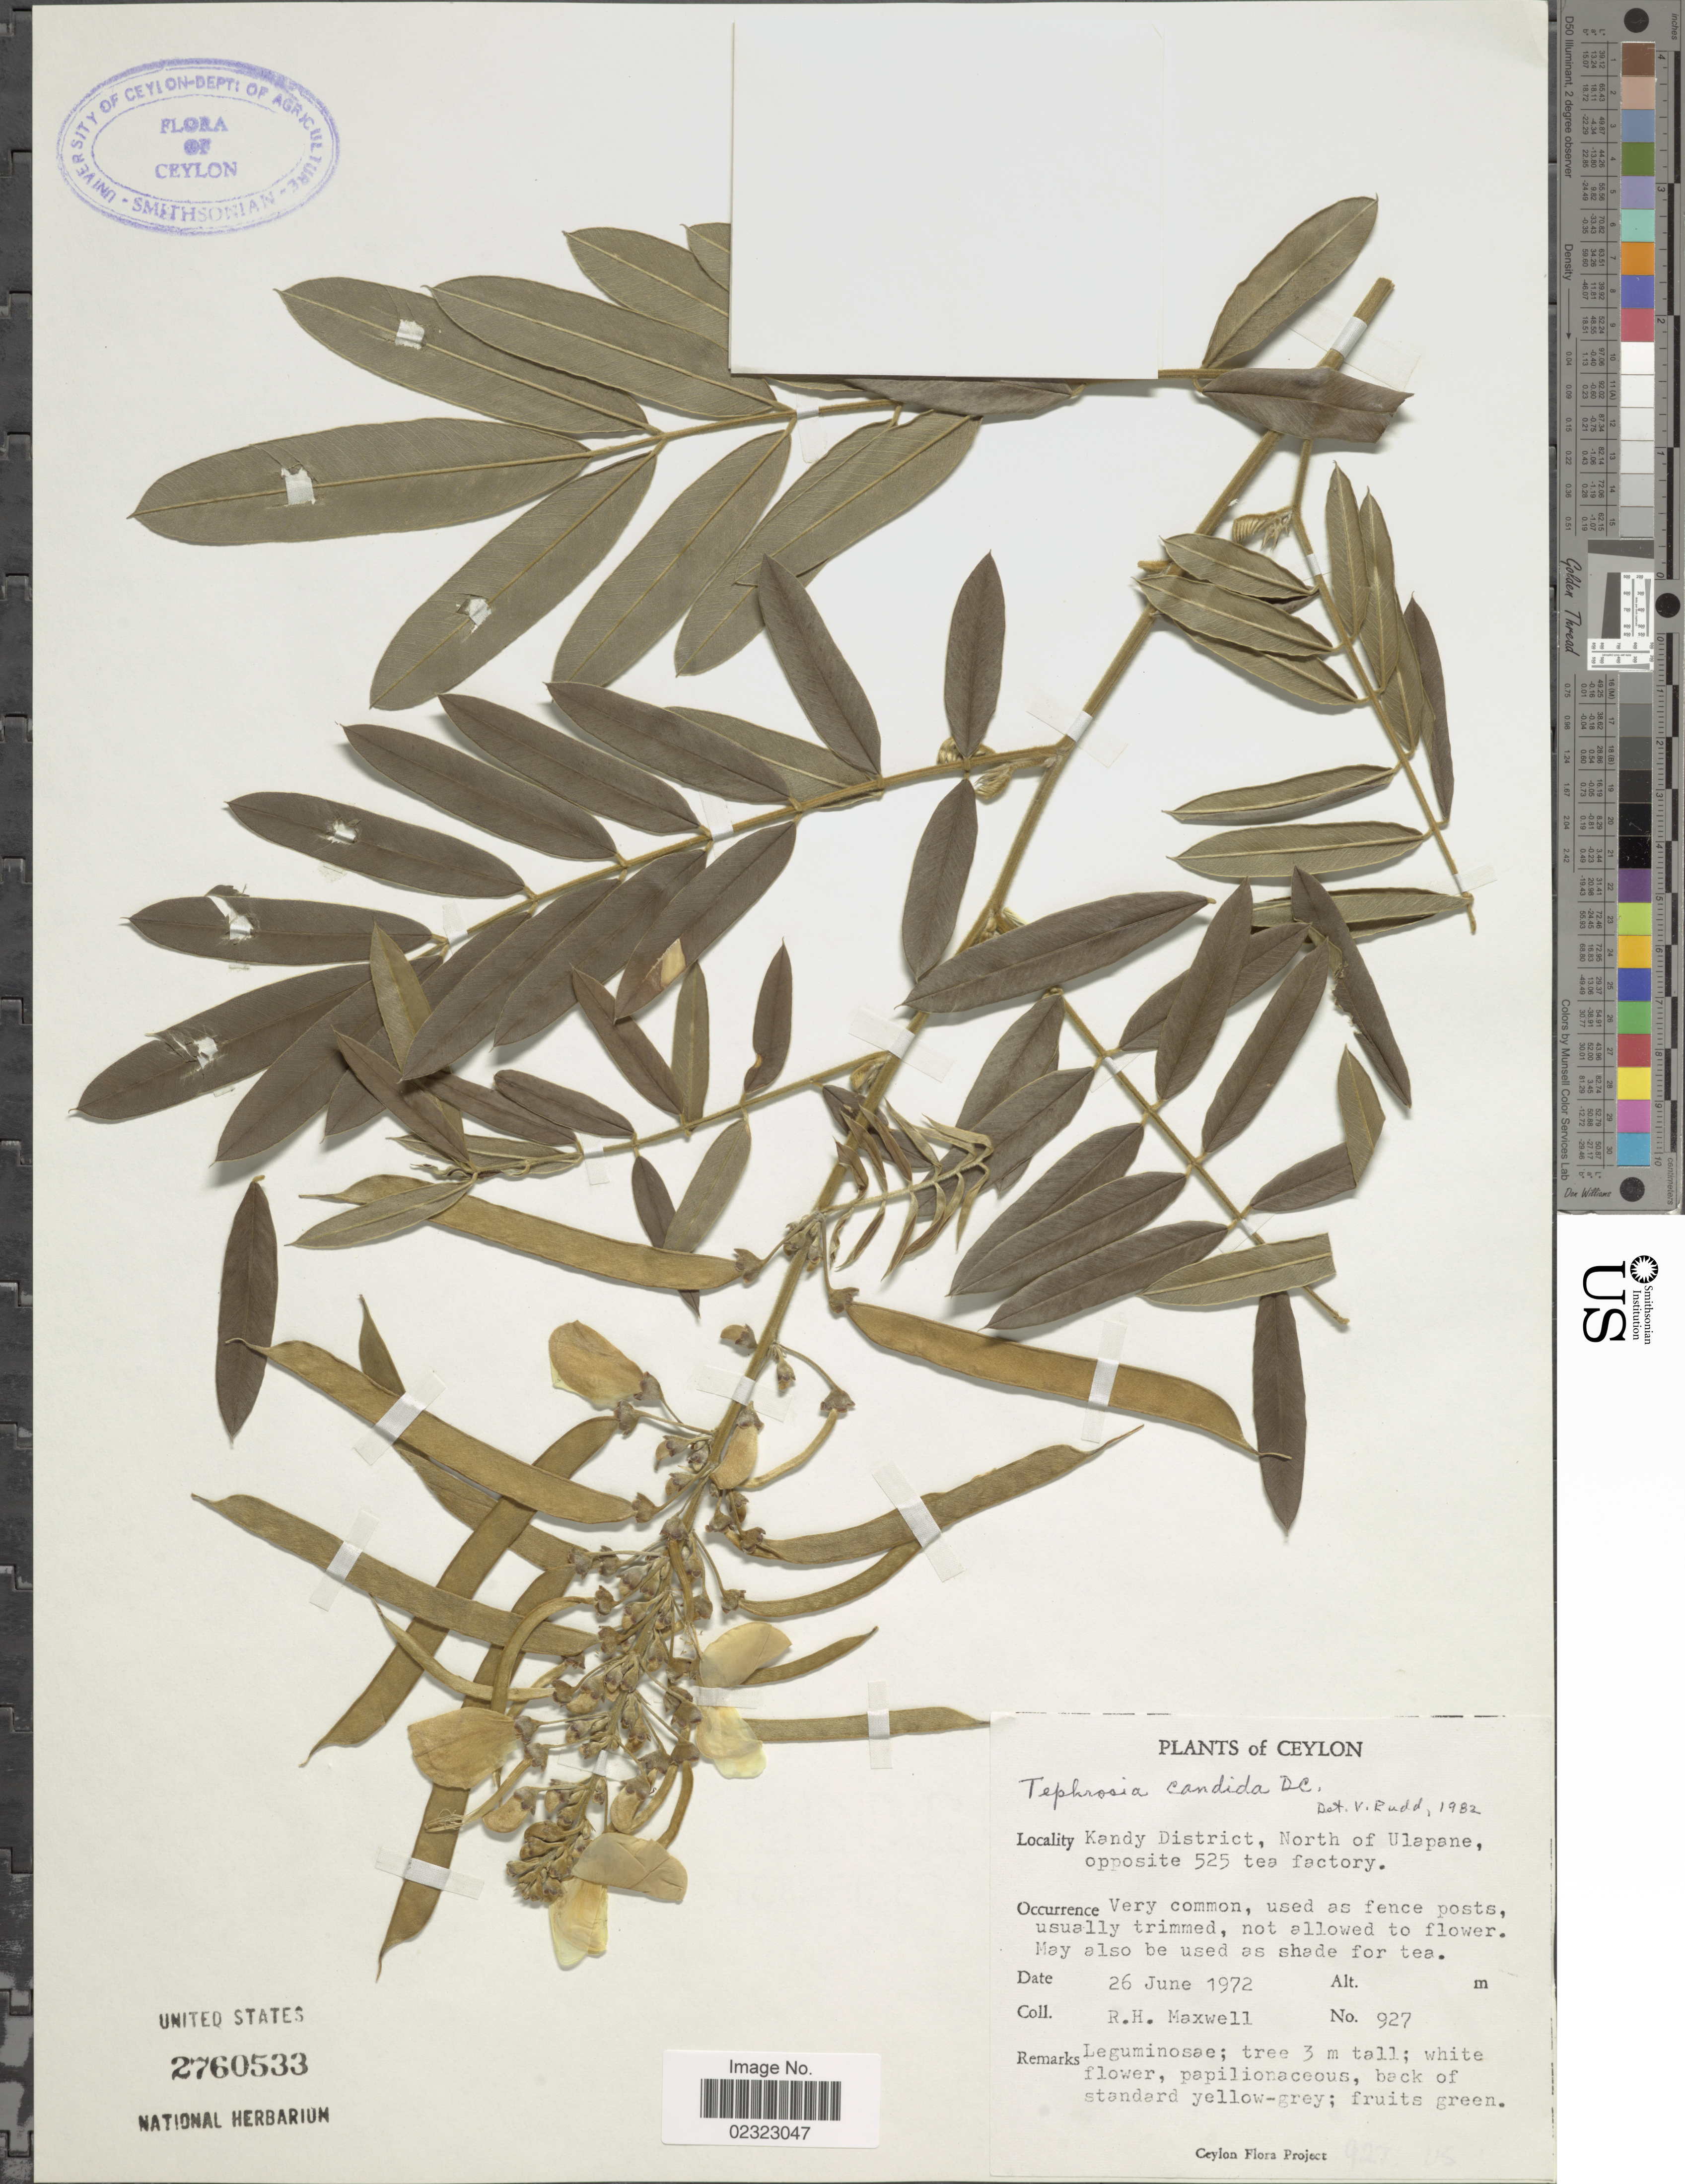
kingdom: Plantae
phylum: Tracheophyta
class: Magnoliopsida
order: Fabales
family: Fabaceae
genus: Tephrosia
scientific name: Tephrosia candida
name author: DC.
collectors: R. Maxwell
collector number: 927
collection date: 1972-06-26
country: Sri Lanka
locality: Kandy District, North of Ulapane, opposite 525 tea factory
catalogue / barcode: US 2760533